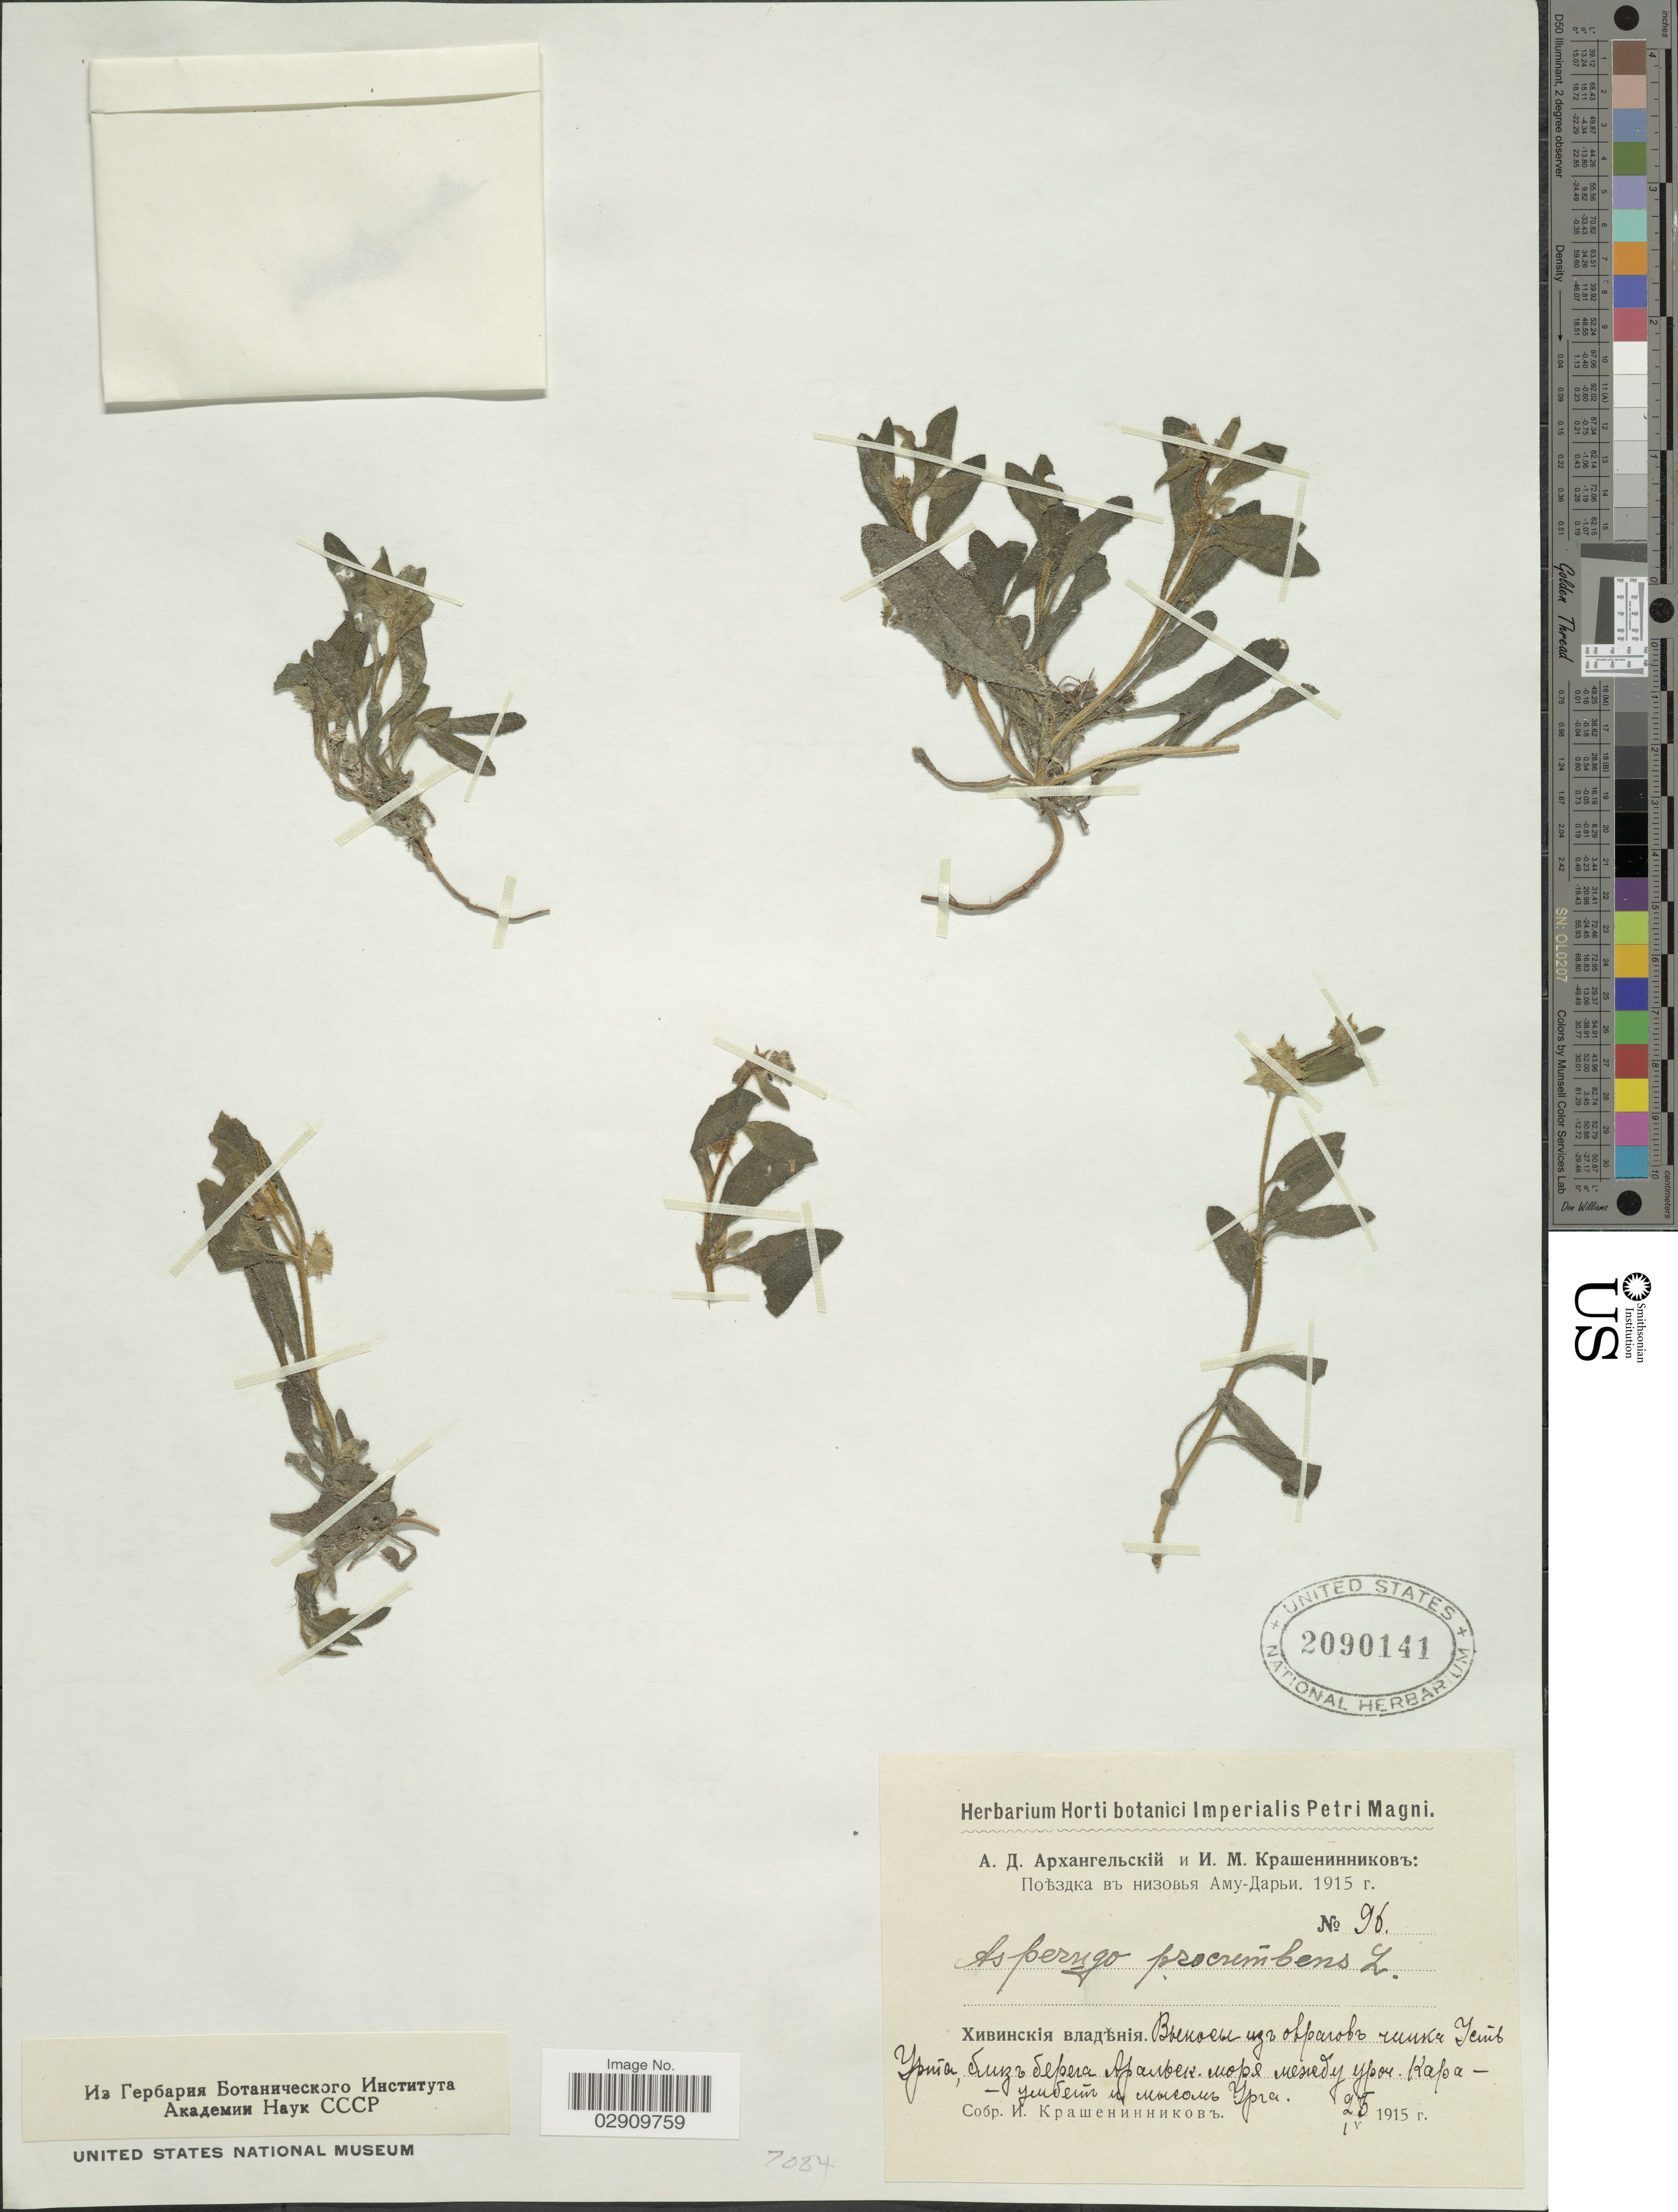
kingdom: Plantae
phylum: Tracheophyta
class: Magnoliopsida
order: Boraginales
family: Boraginaceae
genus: Asperugo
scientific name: Asperugo procumbens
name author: L.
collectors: I. Krasheninnikov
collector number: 96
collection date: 1915-04-25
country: Uzbekistan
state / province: Xorazm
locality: Vicinity of Khiva, near shore of Aral Sea.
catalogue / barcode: US 2090141